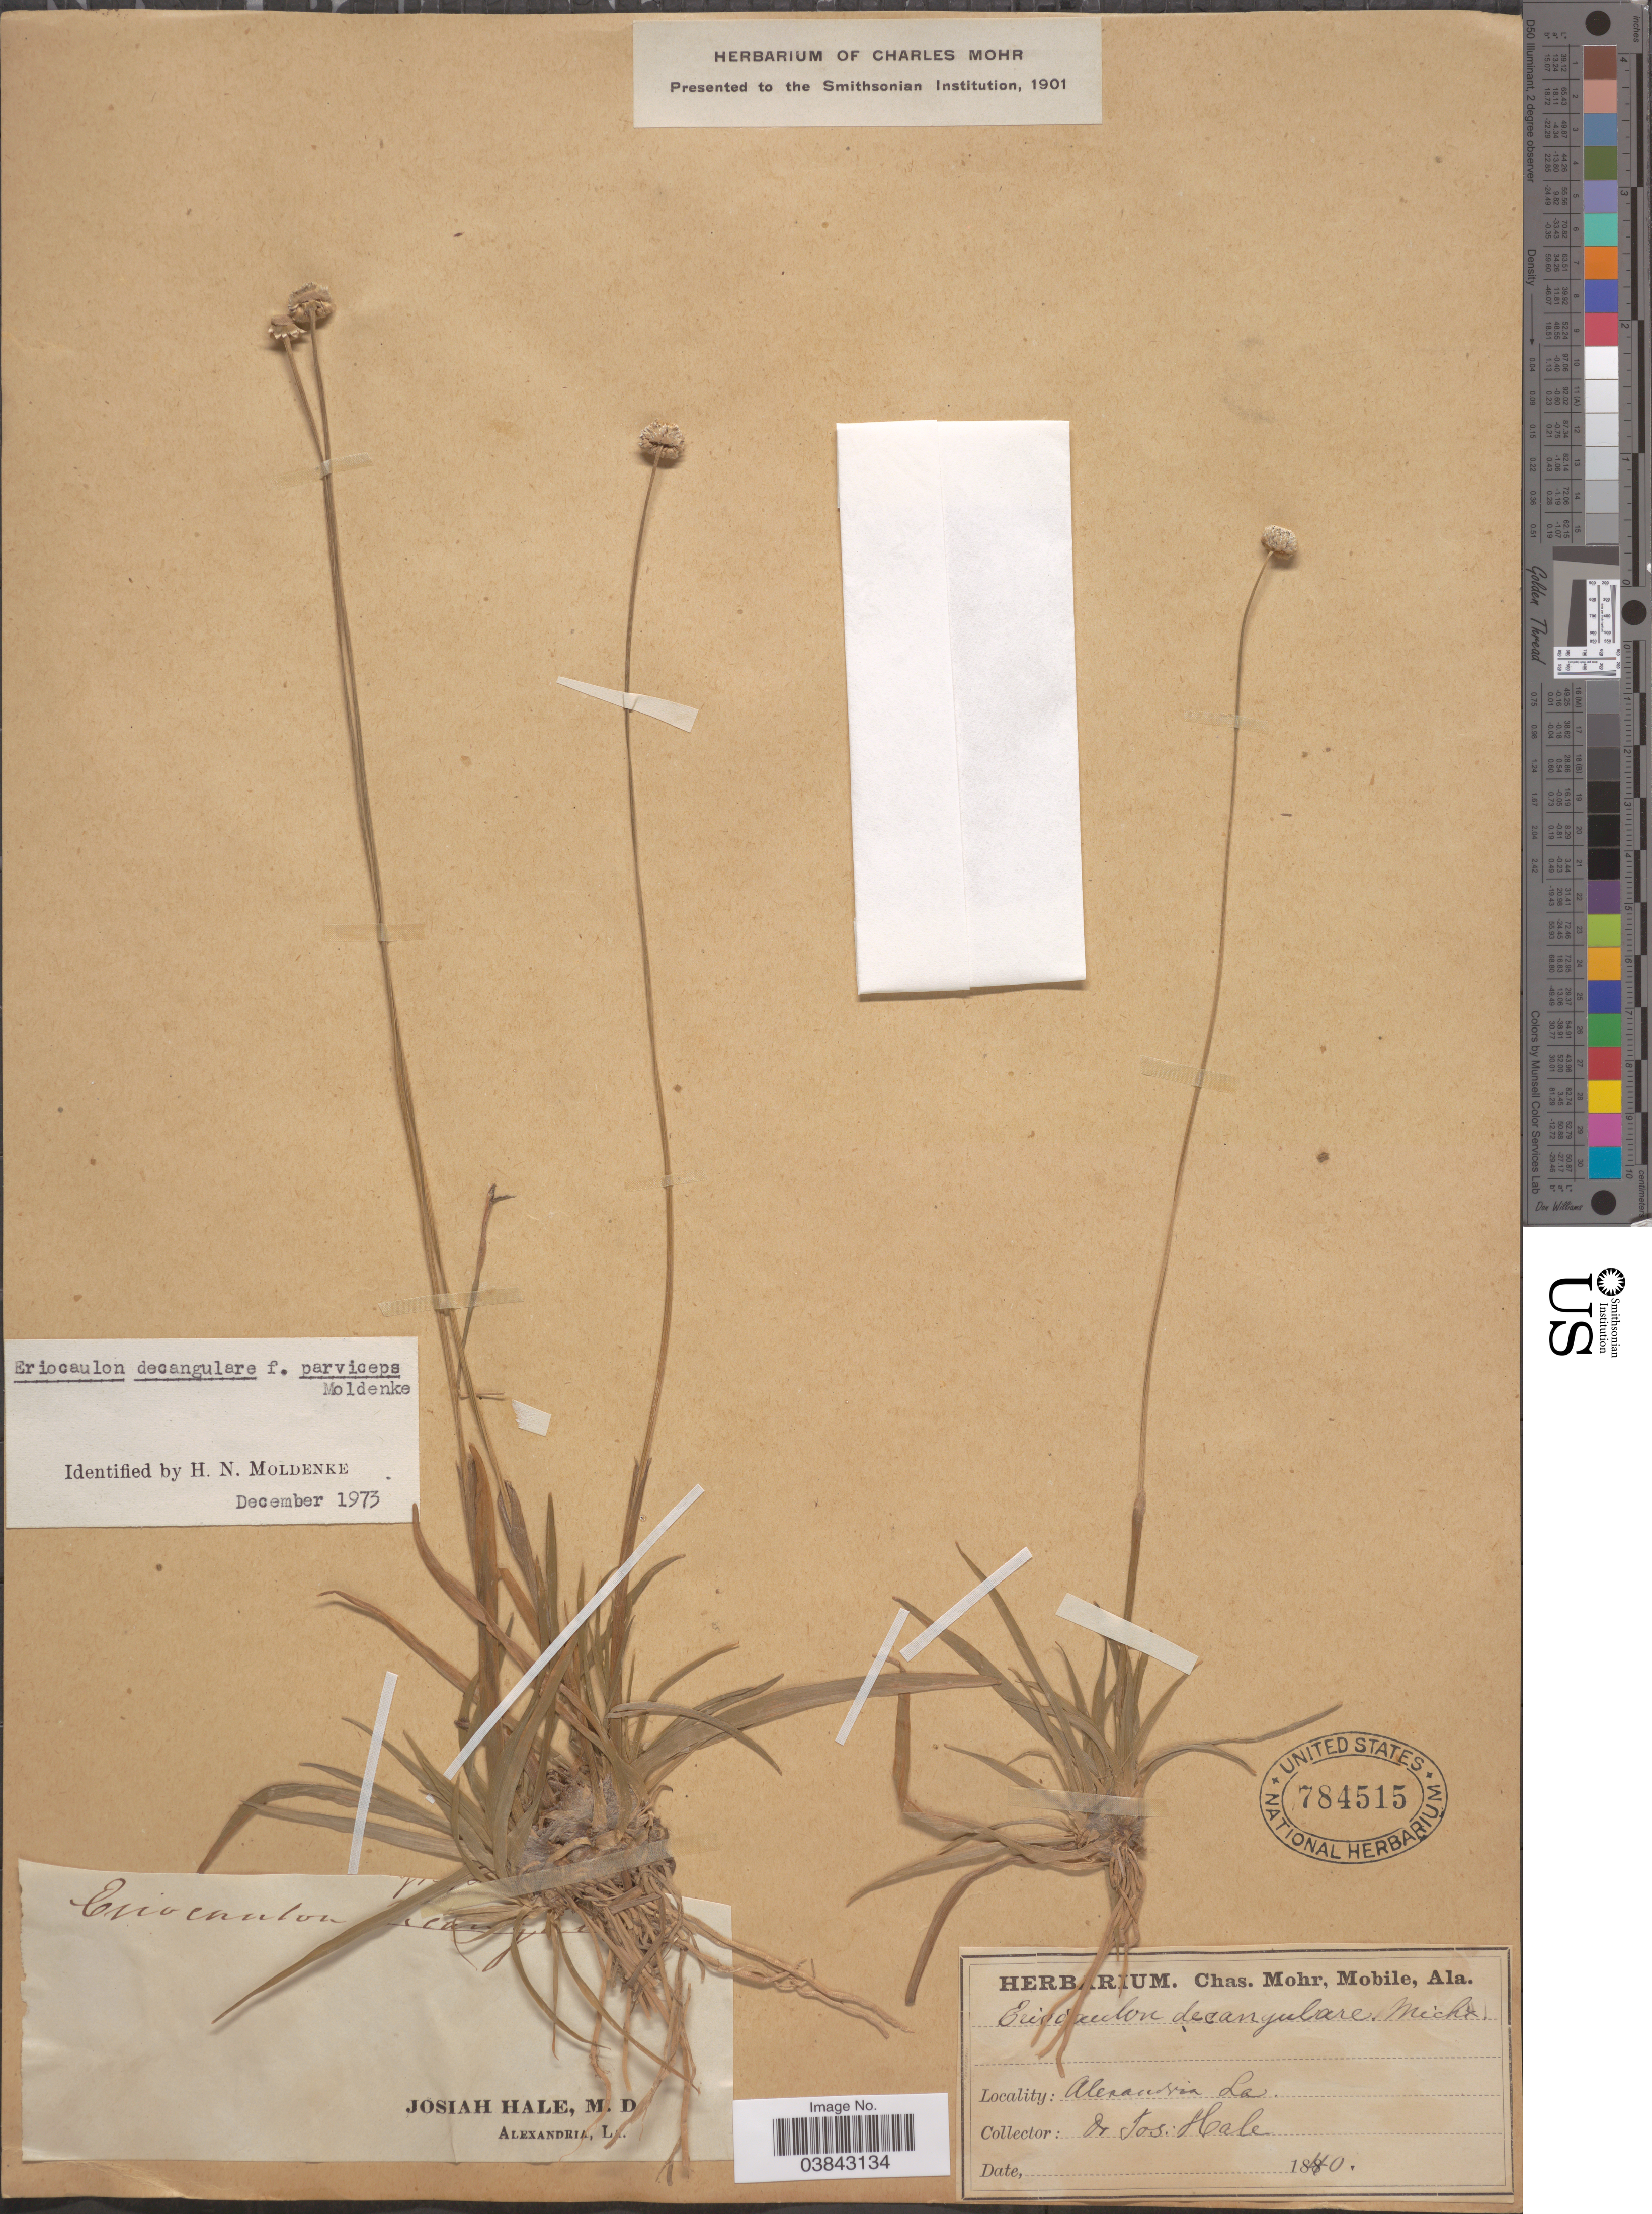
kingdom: Plantae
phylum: Tracheophyta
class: Liliopsida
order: Poales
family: Eriocaulaceae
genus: Eriocaulon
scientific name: Eriocaulon decangulare f. parviceps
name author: Moldenke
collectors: J. Hale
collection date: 1840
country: United States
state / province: Louisiana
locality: Alexandria.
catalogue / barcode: US 784515